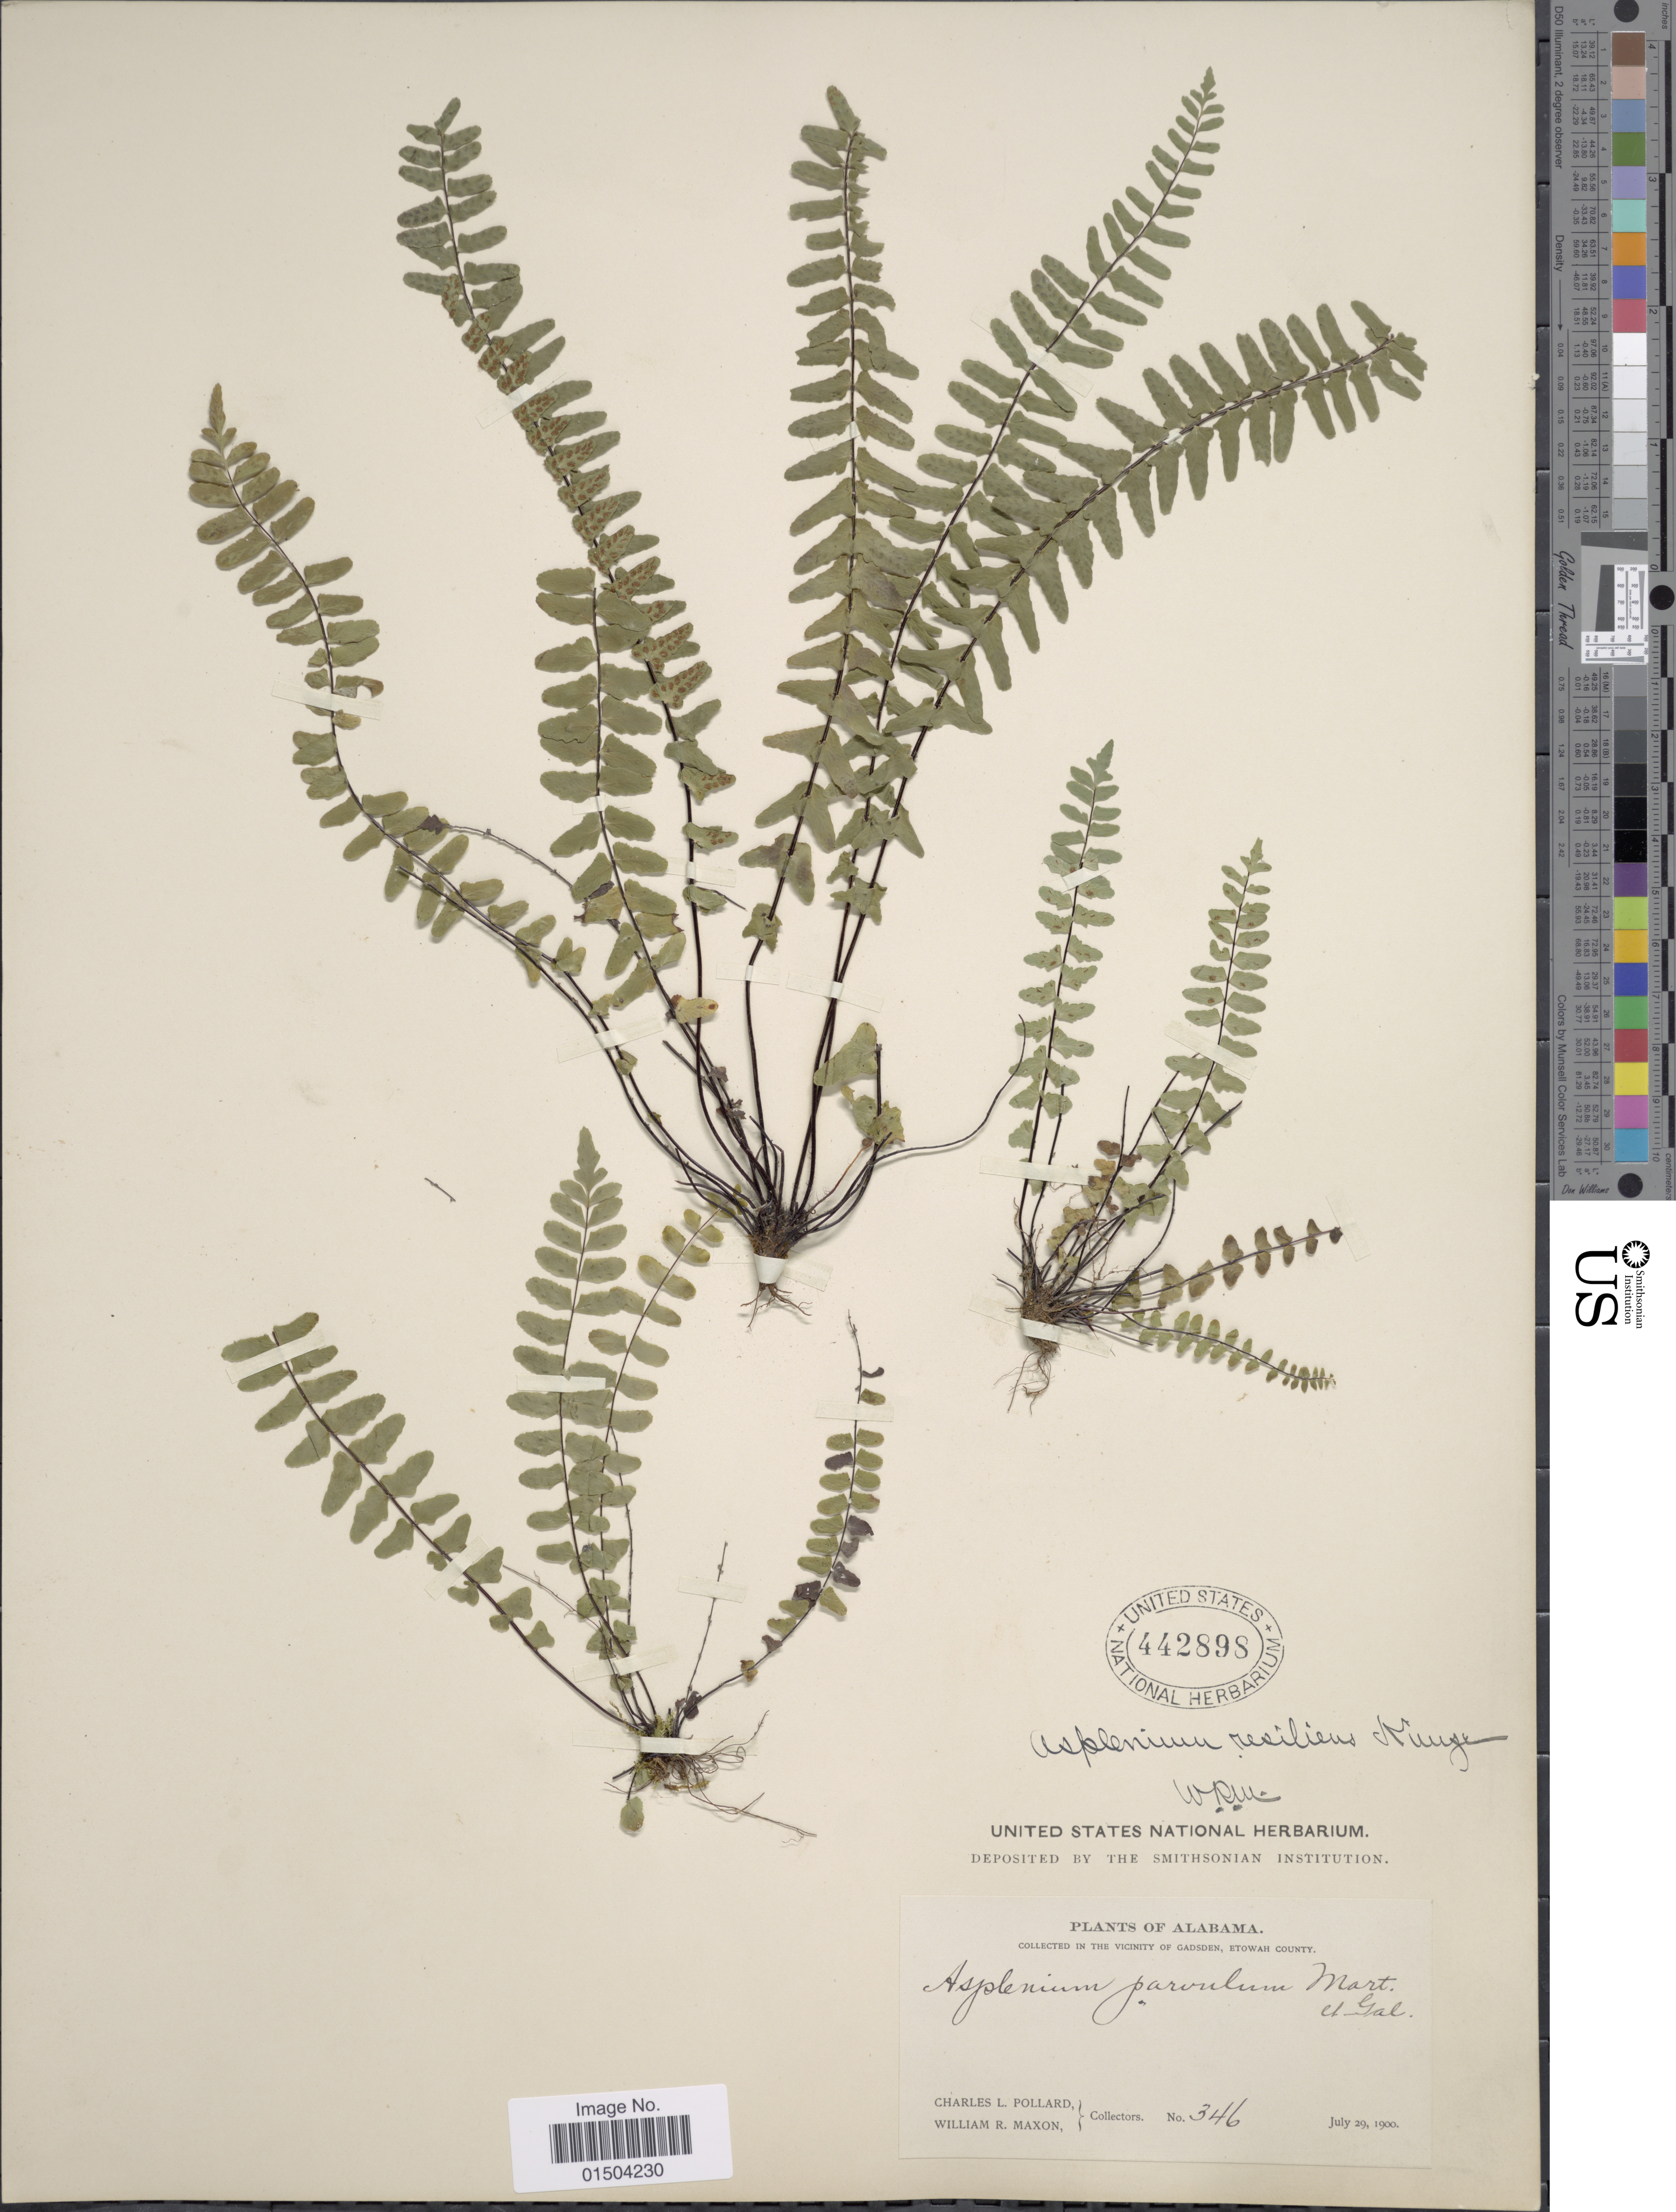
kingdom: Plantae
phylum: Tracheophyta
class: Polypodiopsida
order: Polypodiales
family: Aspleniaceae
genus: Asplenium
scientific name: Asplenium resiliens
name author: Kunze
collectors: C. L. Pollard & W. R. Maxon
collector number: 346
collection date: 1900-07-29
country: United States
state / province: Alabama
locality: In the Vicinity of Gadsden, Etowah County.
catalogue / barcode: US 442898